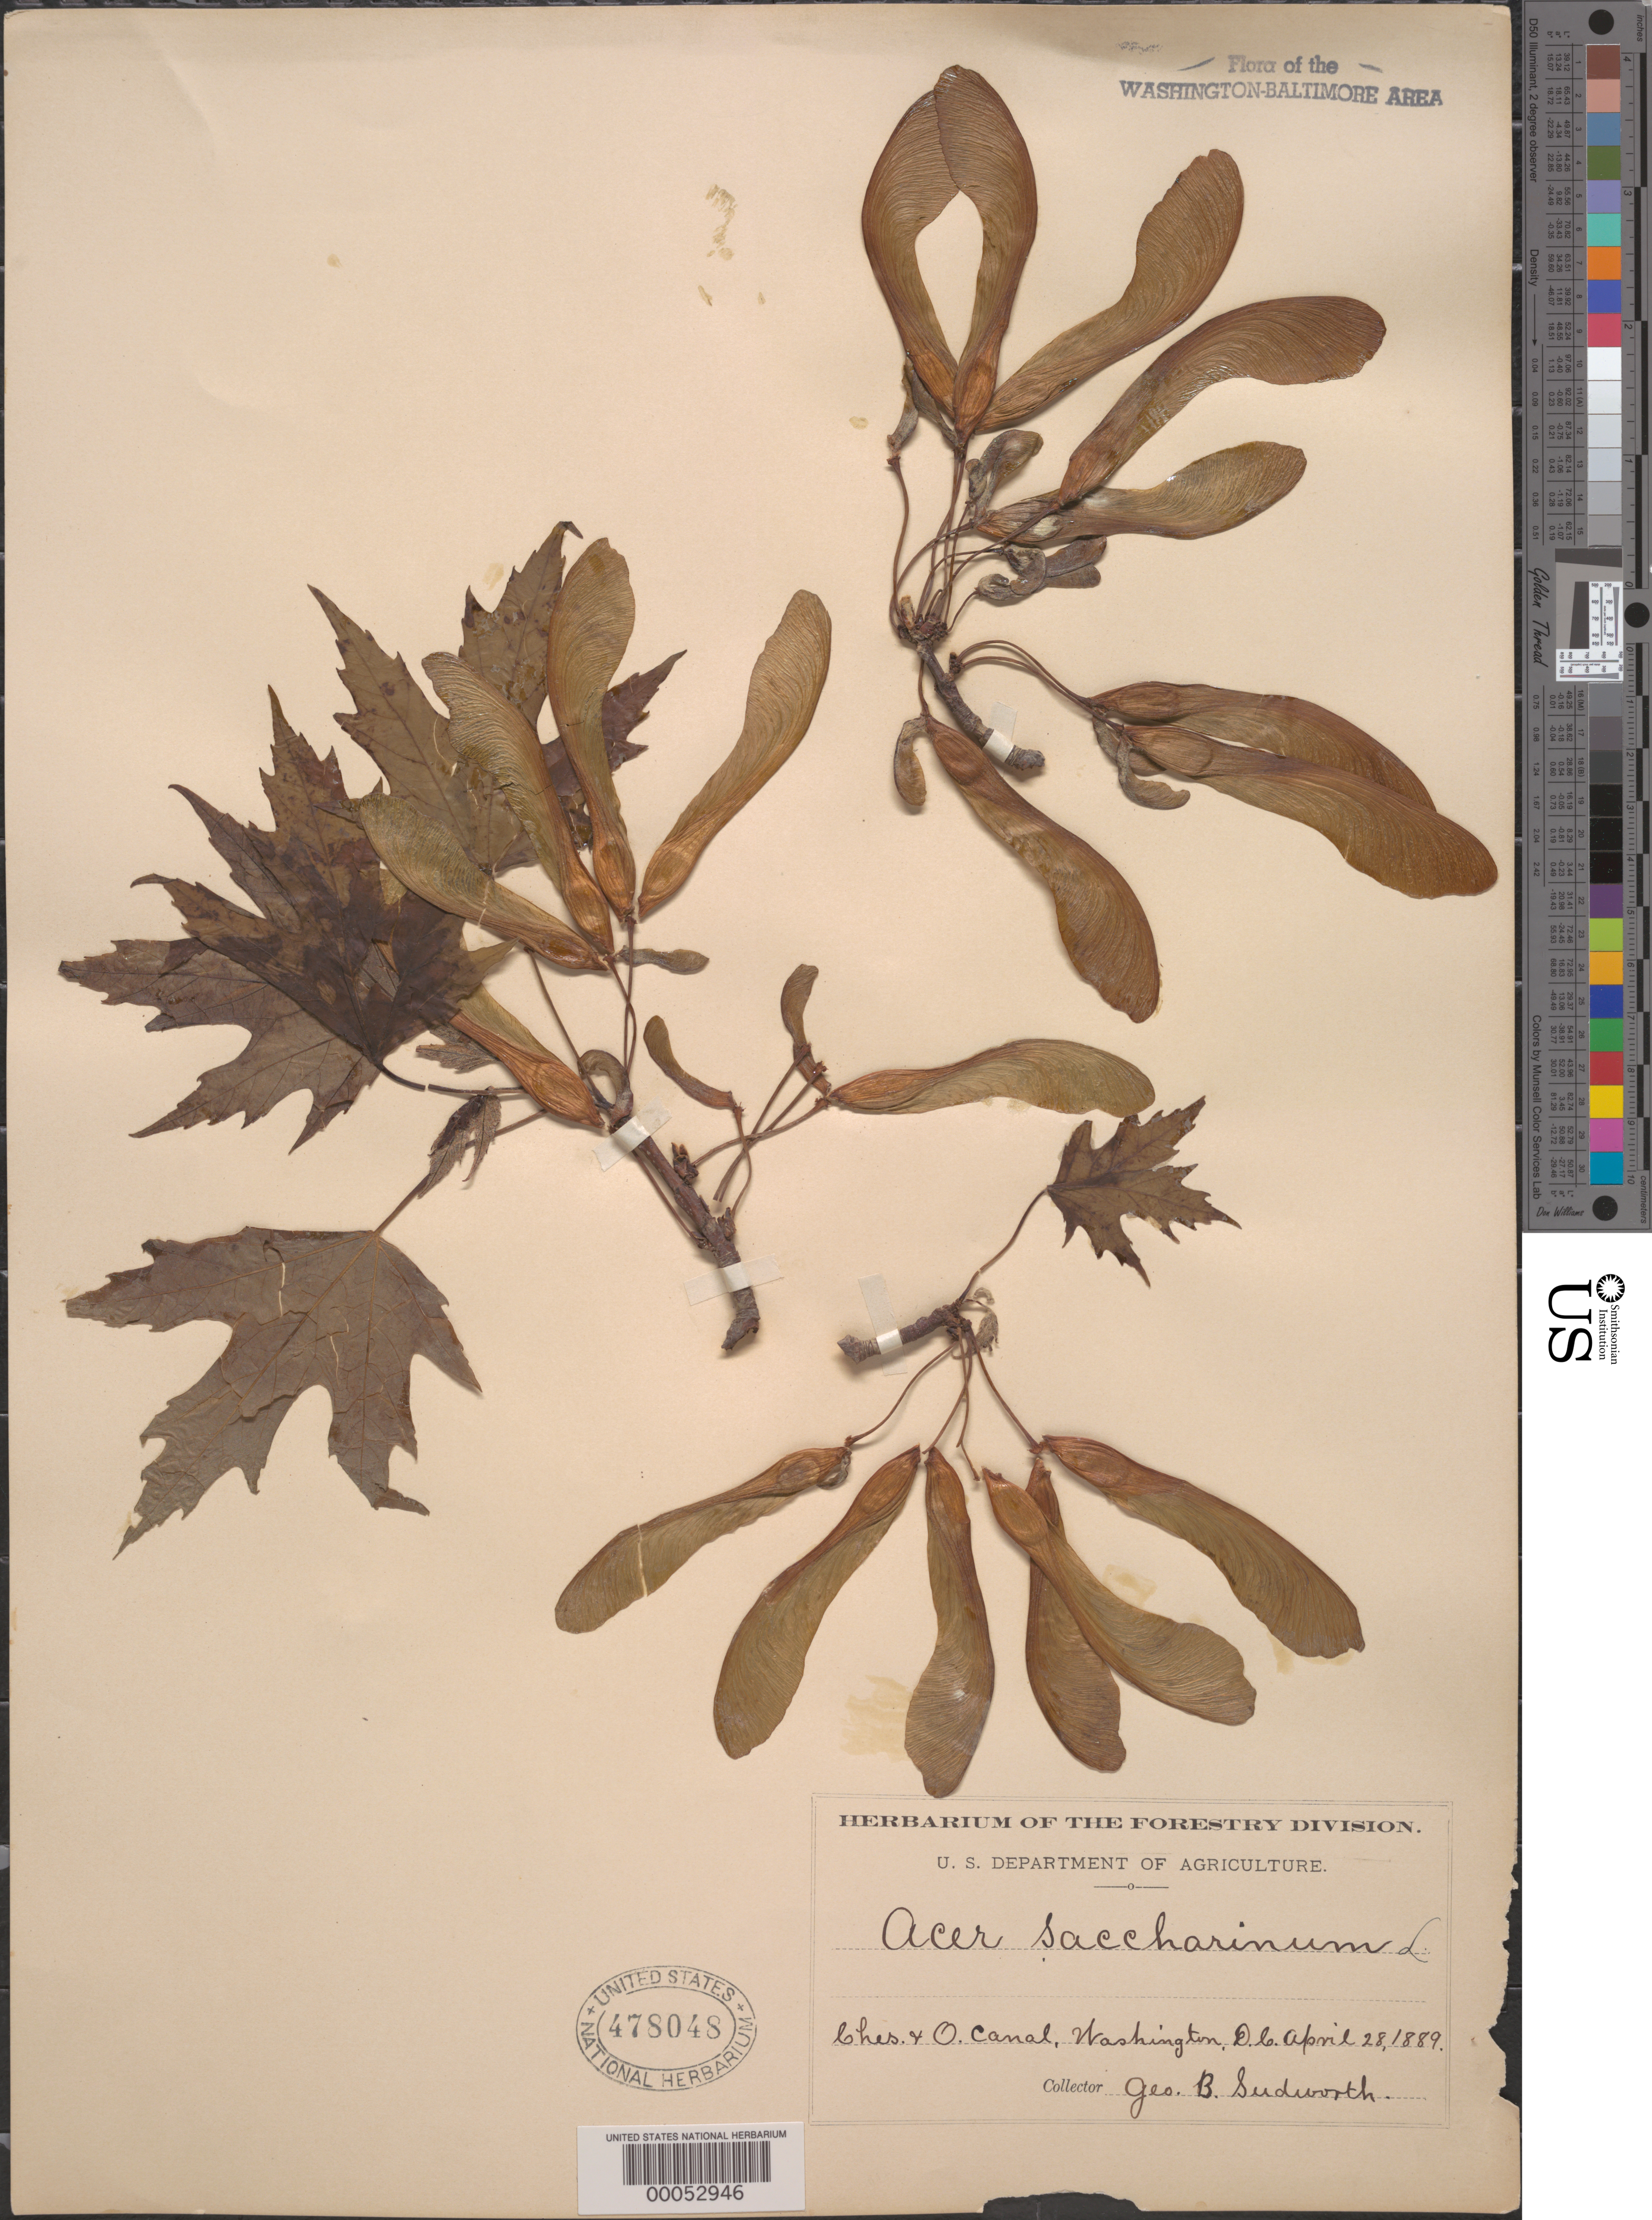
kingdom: Plantae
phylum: Tracheophyta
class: Magnoliopsida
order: Sapindales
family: Sapindaceae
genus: Acer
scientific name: Acer saccharinum subsp. floridanum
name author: (Chapm.) Wesm.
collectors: G. B. Sudworth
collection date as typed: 28 Apr 1889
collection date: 1889-04-28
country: United States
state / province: District of Columbia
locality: C. and O. Canal C. & O. Canal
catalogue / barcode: US 478048